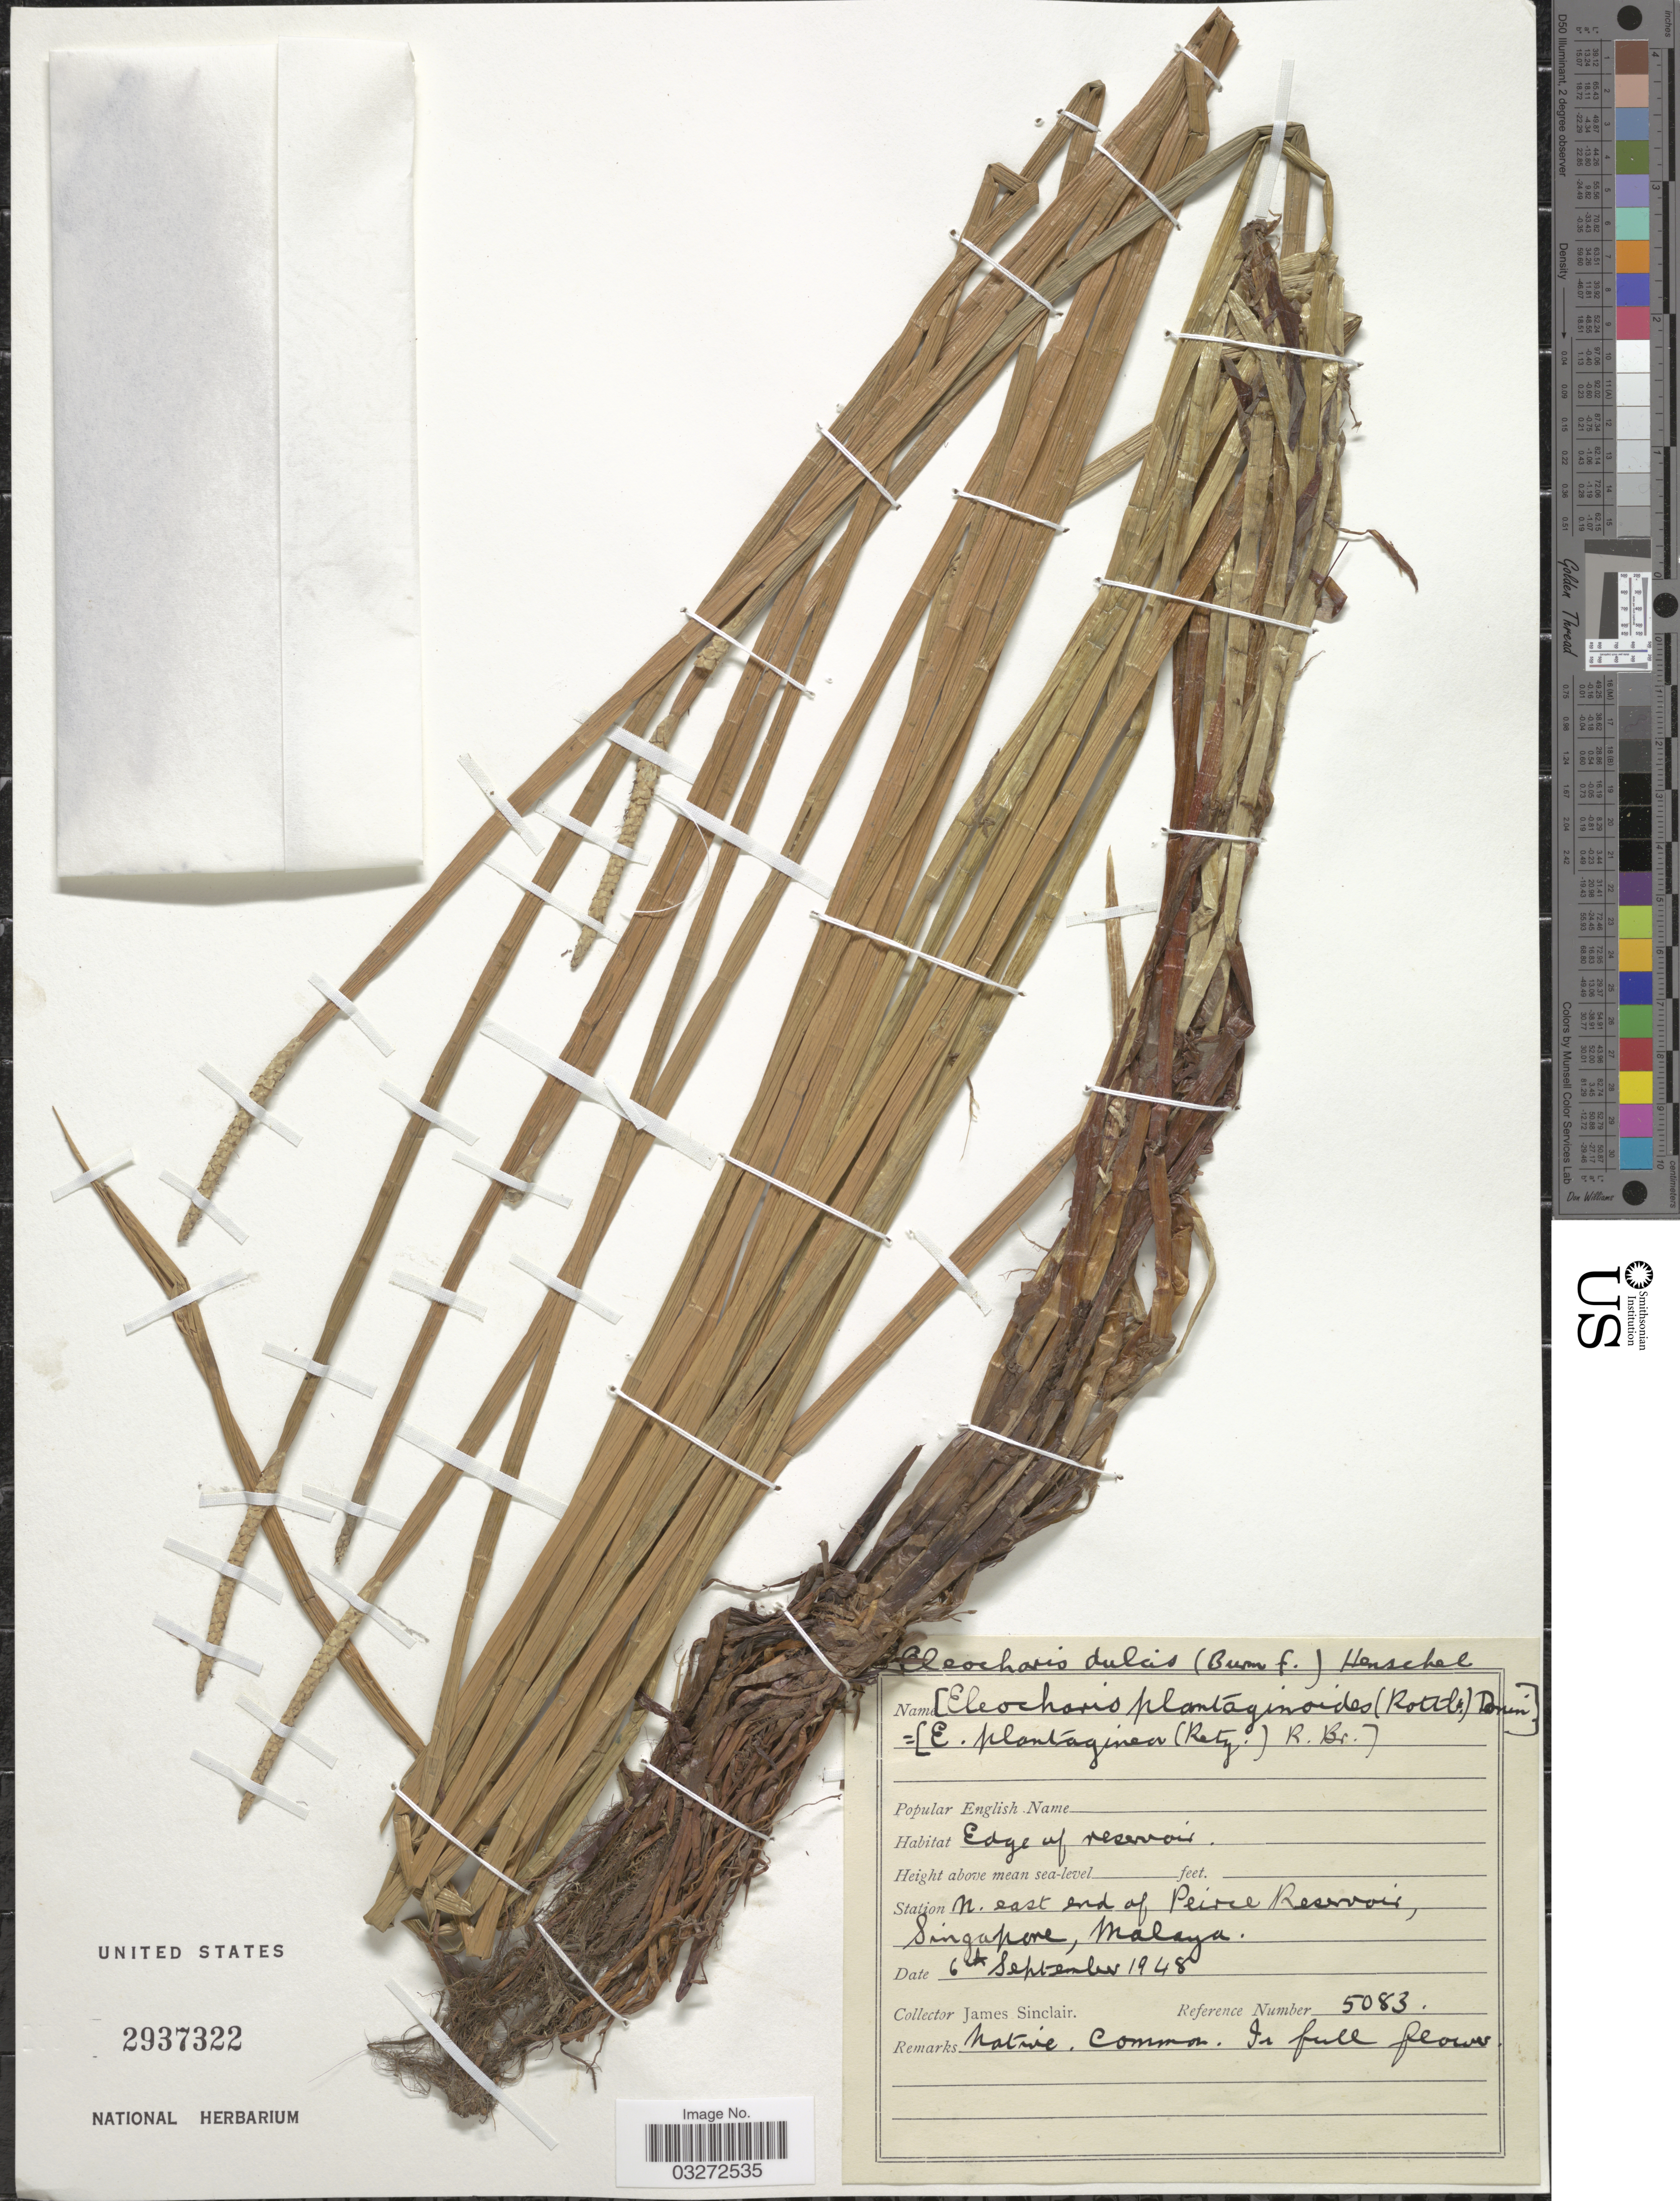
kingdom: Plantae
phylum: Tracheophyta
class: Liliopsida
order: Poales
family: Cyperaceae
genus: Eleocharis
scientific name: Eleocharis dulcis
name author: (Burm. f.) Trin. ex Hensch.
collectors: J. Sinclair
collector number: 5083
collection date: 1948-09-06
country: Singapore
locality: Station N. east end of Peirce Reservoir, Singapore, Malaya.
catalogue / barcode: US 2937322